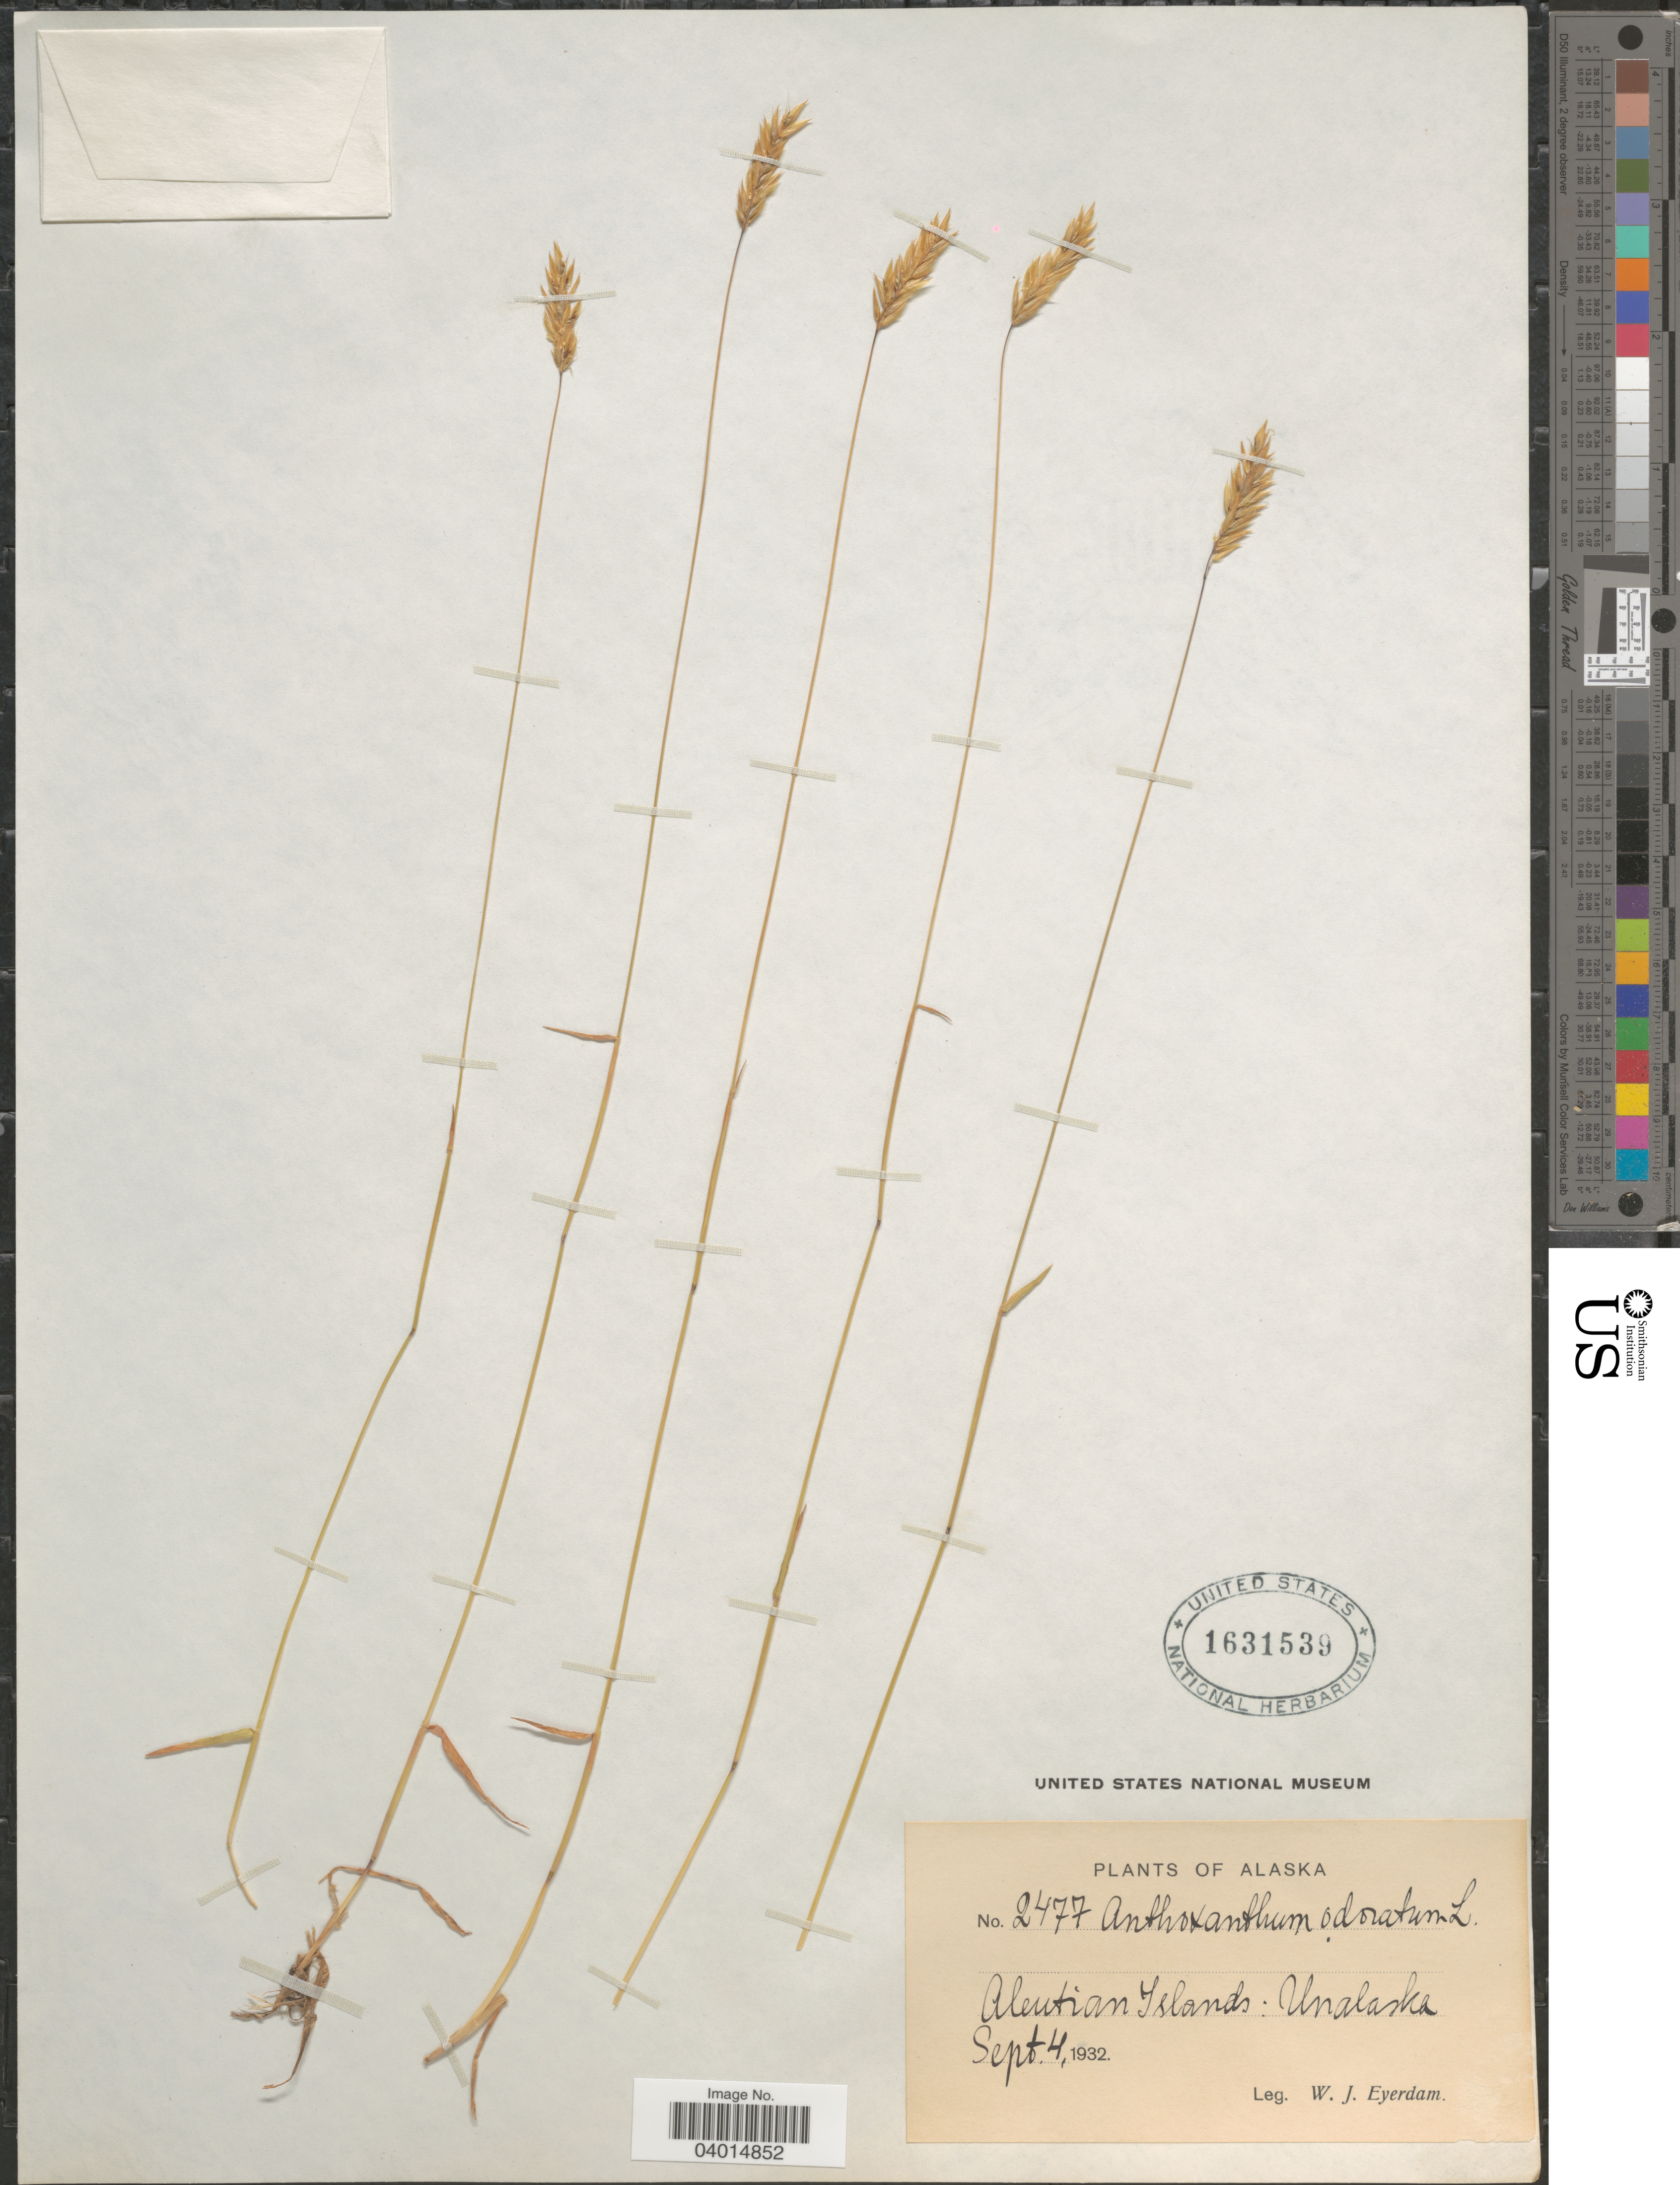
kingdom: Plantae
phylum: Tracheophyta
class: Liliopsida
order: Poales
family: Poaceae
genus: Anthoxanthum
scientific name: Anthoxanthum odoratum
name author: L.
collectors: W. J. Eyerdam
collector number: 2477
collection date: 1932-09-04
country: United States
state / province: Alaska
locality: Aleutian Islands: Unalaska.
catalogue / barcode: US 1631539